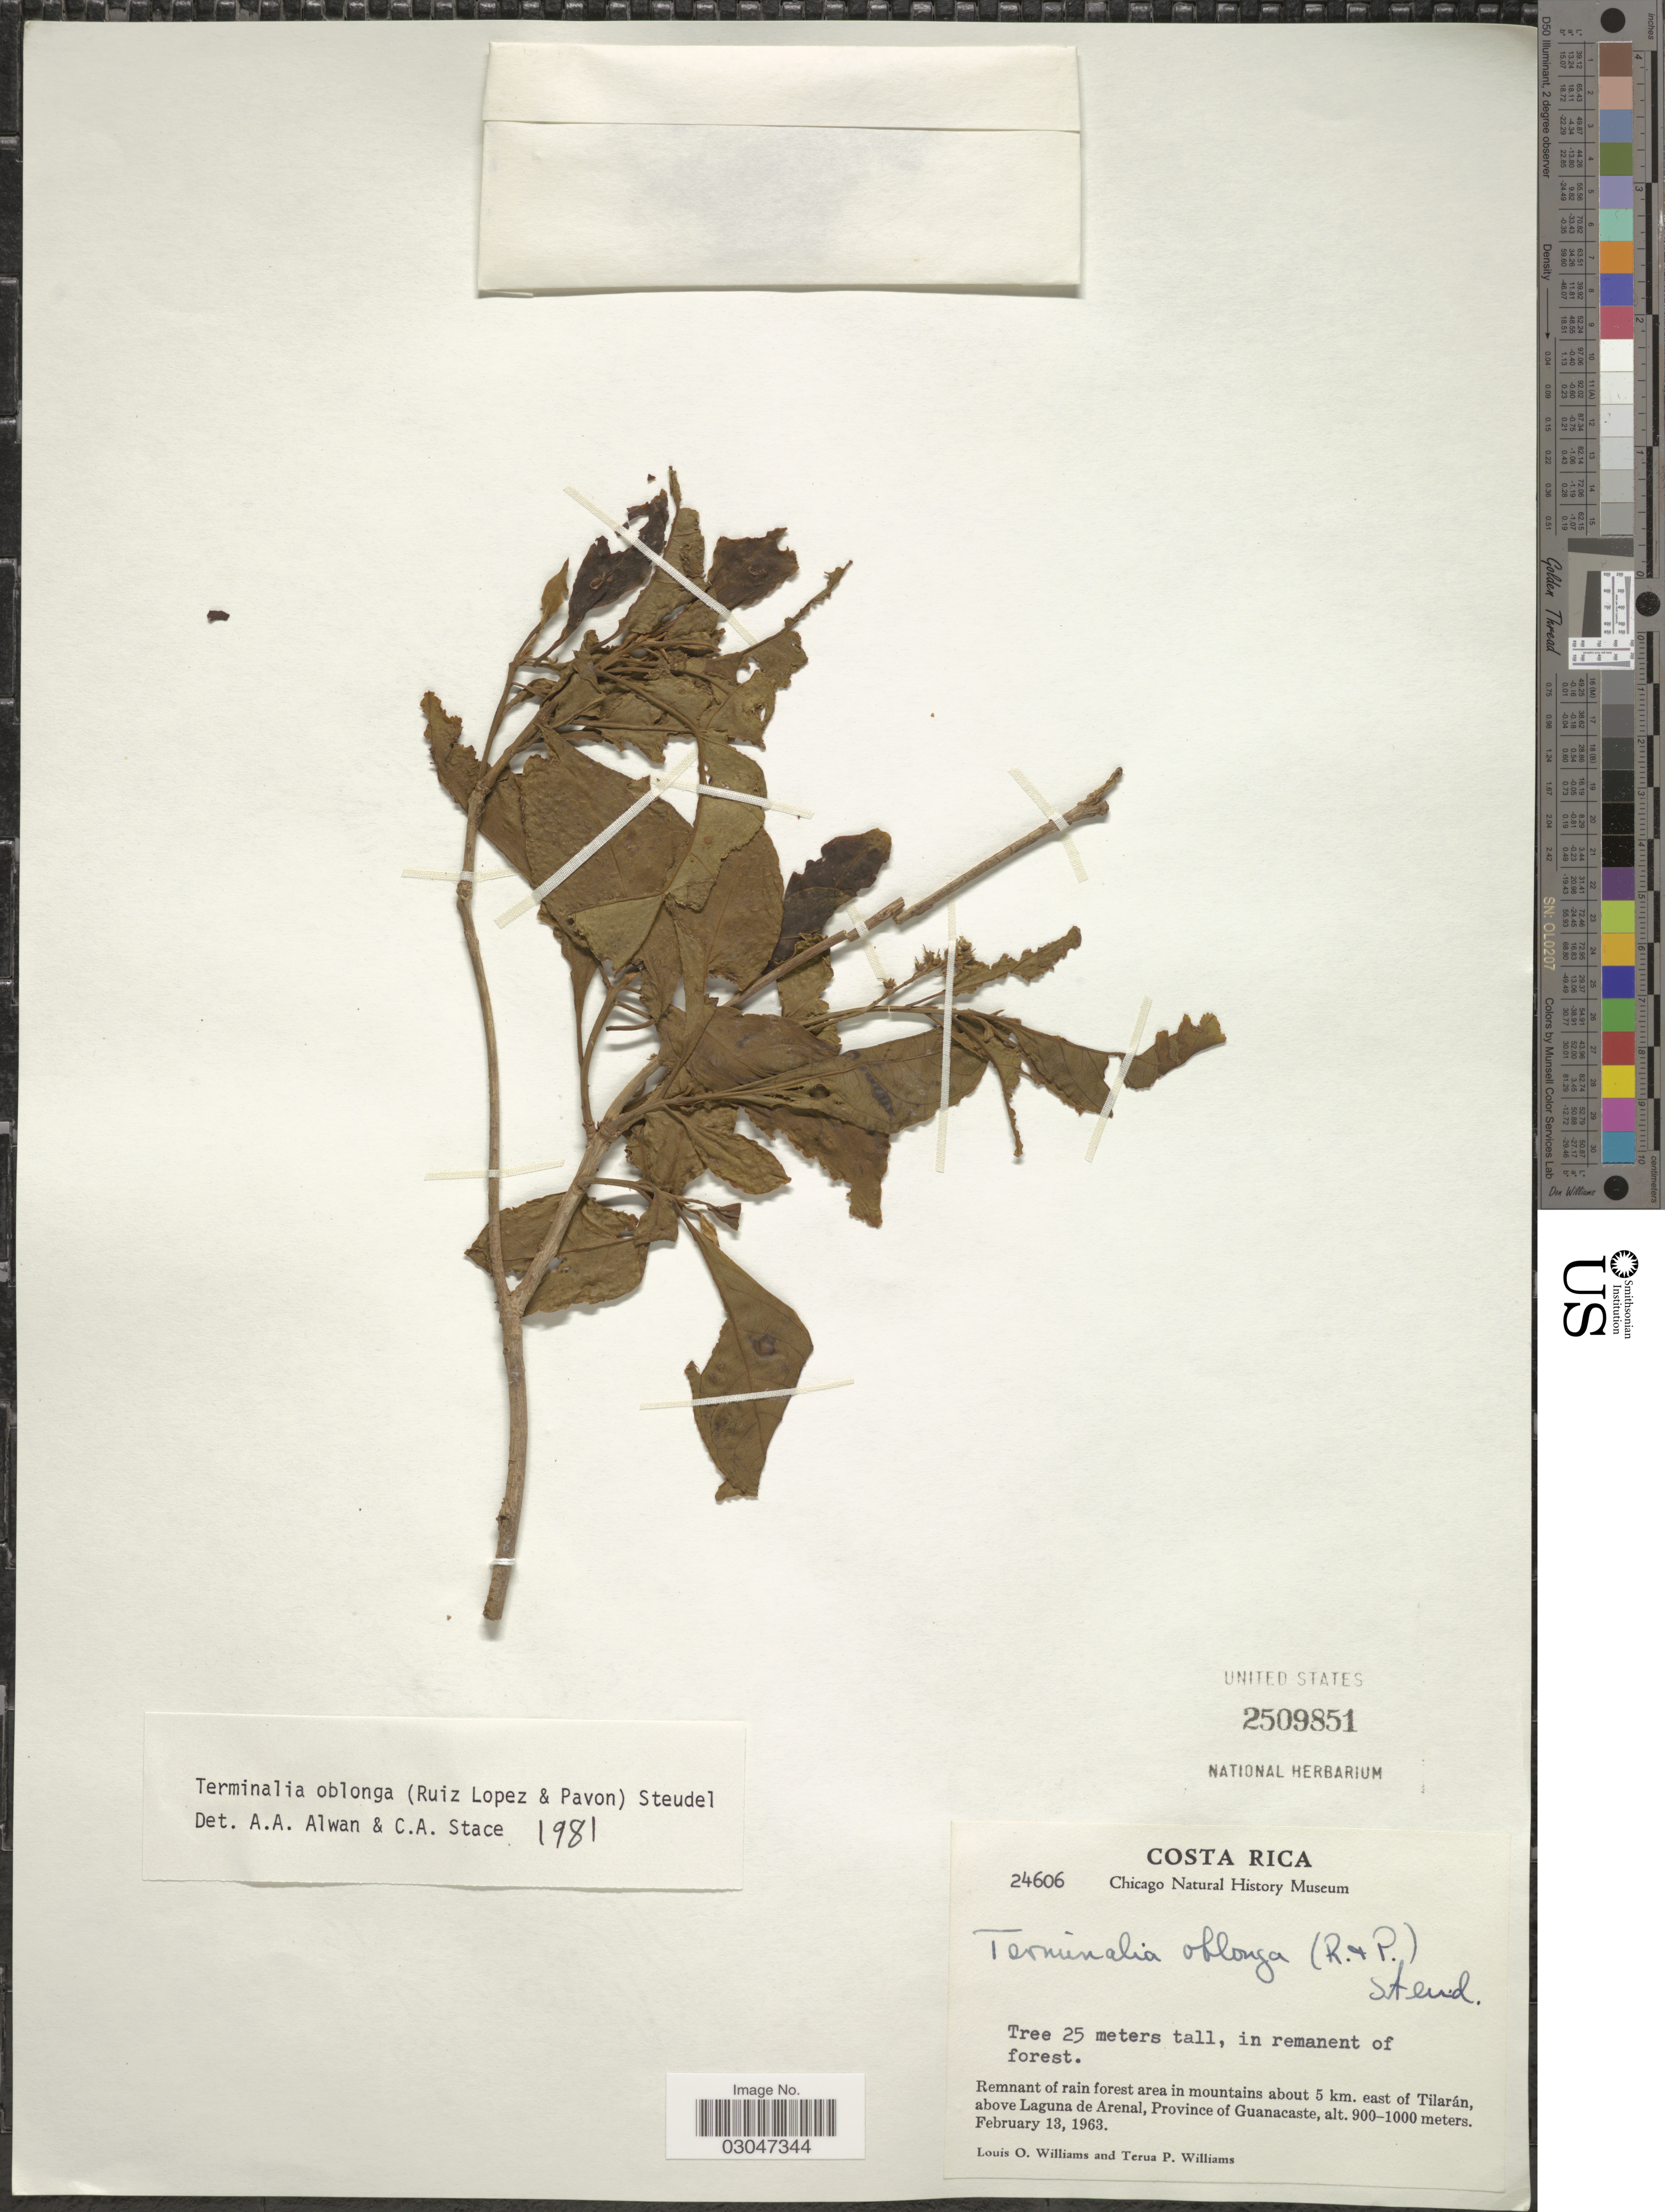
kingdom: Plantae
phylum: Tracheophyta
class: Magnoliopsida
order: Myrtales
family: Combretaceae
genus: Terminalia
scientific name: Terminalia oblonga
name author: (Ruiz & Pav.) Steud.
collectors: L. O. Williams & T. Williams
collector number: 24606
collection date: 1963-02-13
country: Costa Rica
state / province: Guanacaste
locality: Remnant of rain forest area in mountains about 5 km. east of Tilarán above Laguna de Arenal.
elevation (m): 900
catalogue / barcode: US 2509851